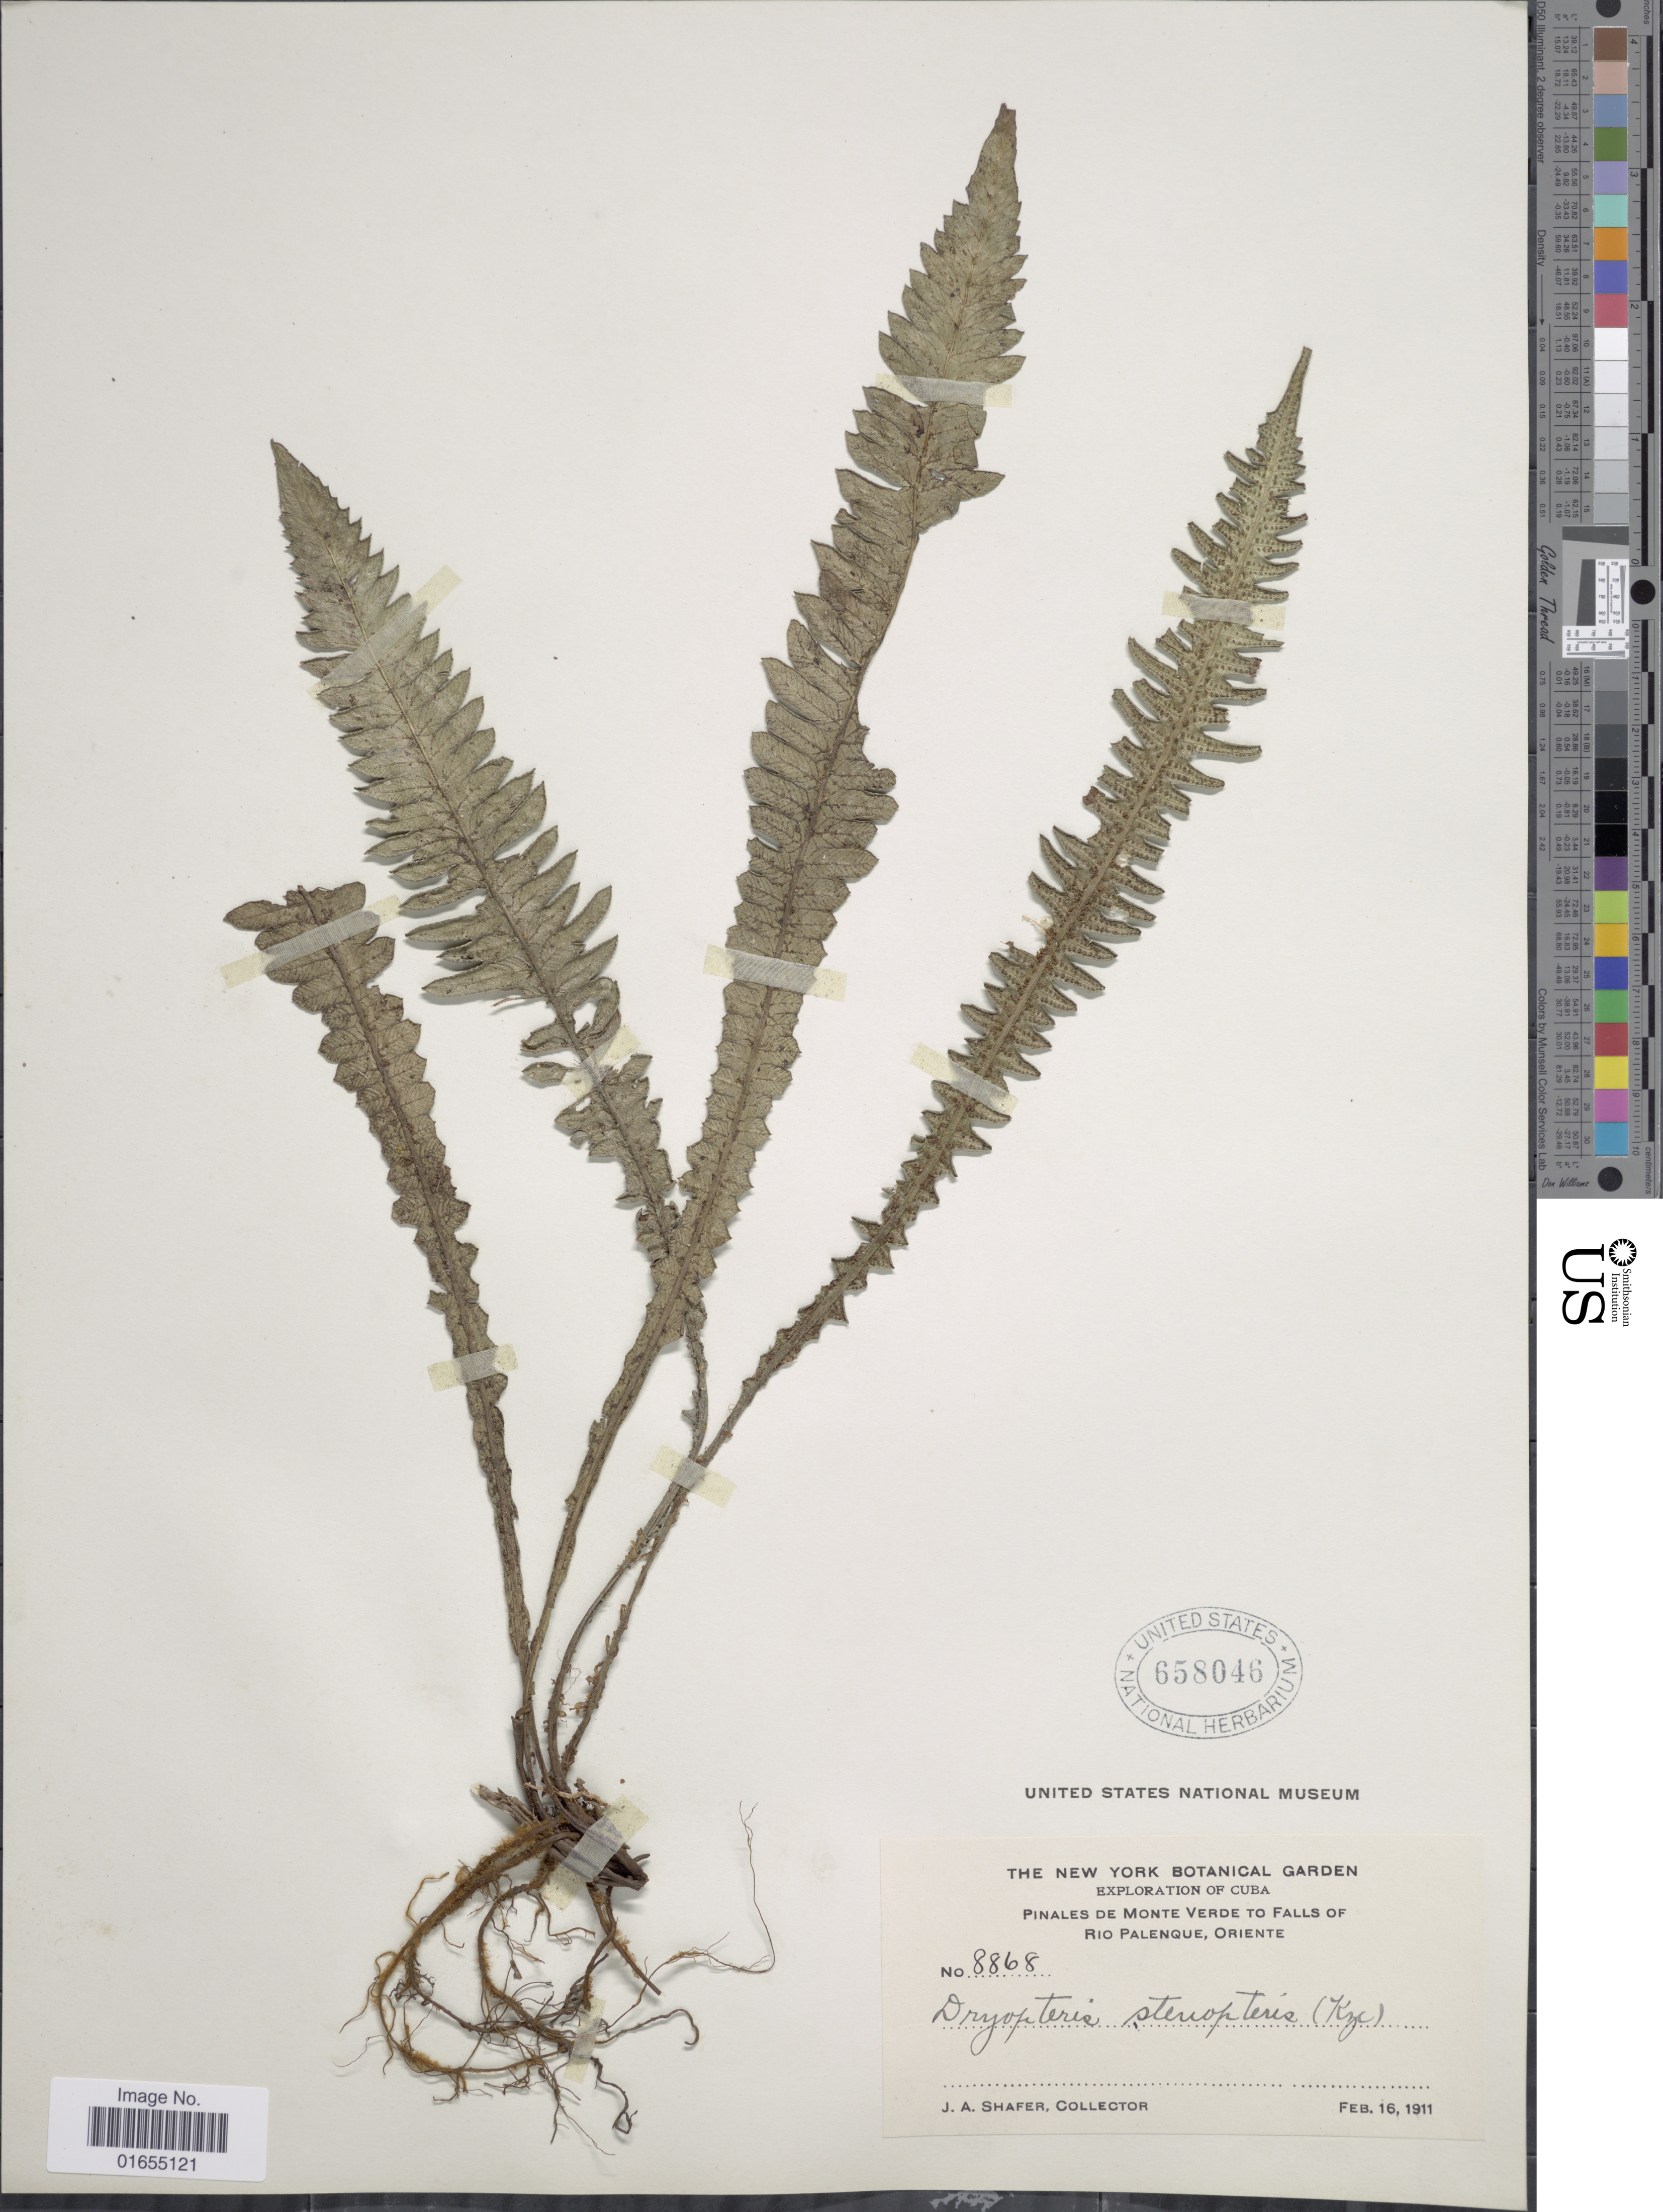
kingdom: Plantae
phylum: Tracheophyta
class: Polypodiopsida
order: Polypodiales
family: Thelypteridaceae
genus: Goniopteris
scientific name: Goniopteris scolopendrioides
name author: (L.) C. Presl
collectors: J. A. Shafer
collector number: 8868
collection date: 1911-02-16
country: Cuba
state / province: Oriente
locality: Pinales de Monte Verde to Falls of Rio Palenque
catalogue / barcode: US 658046